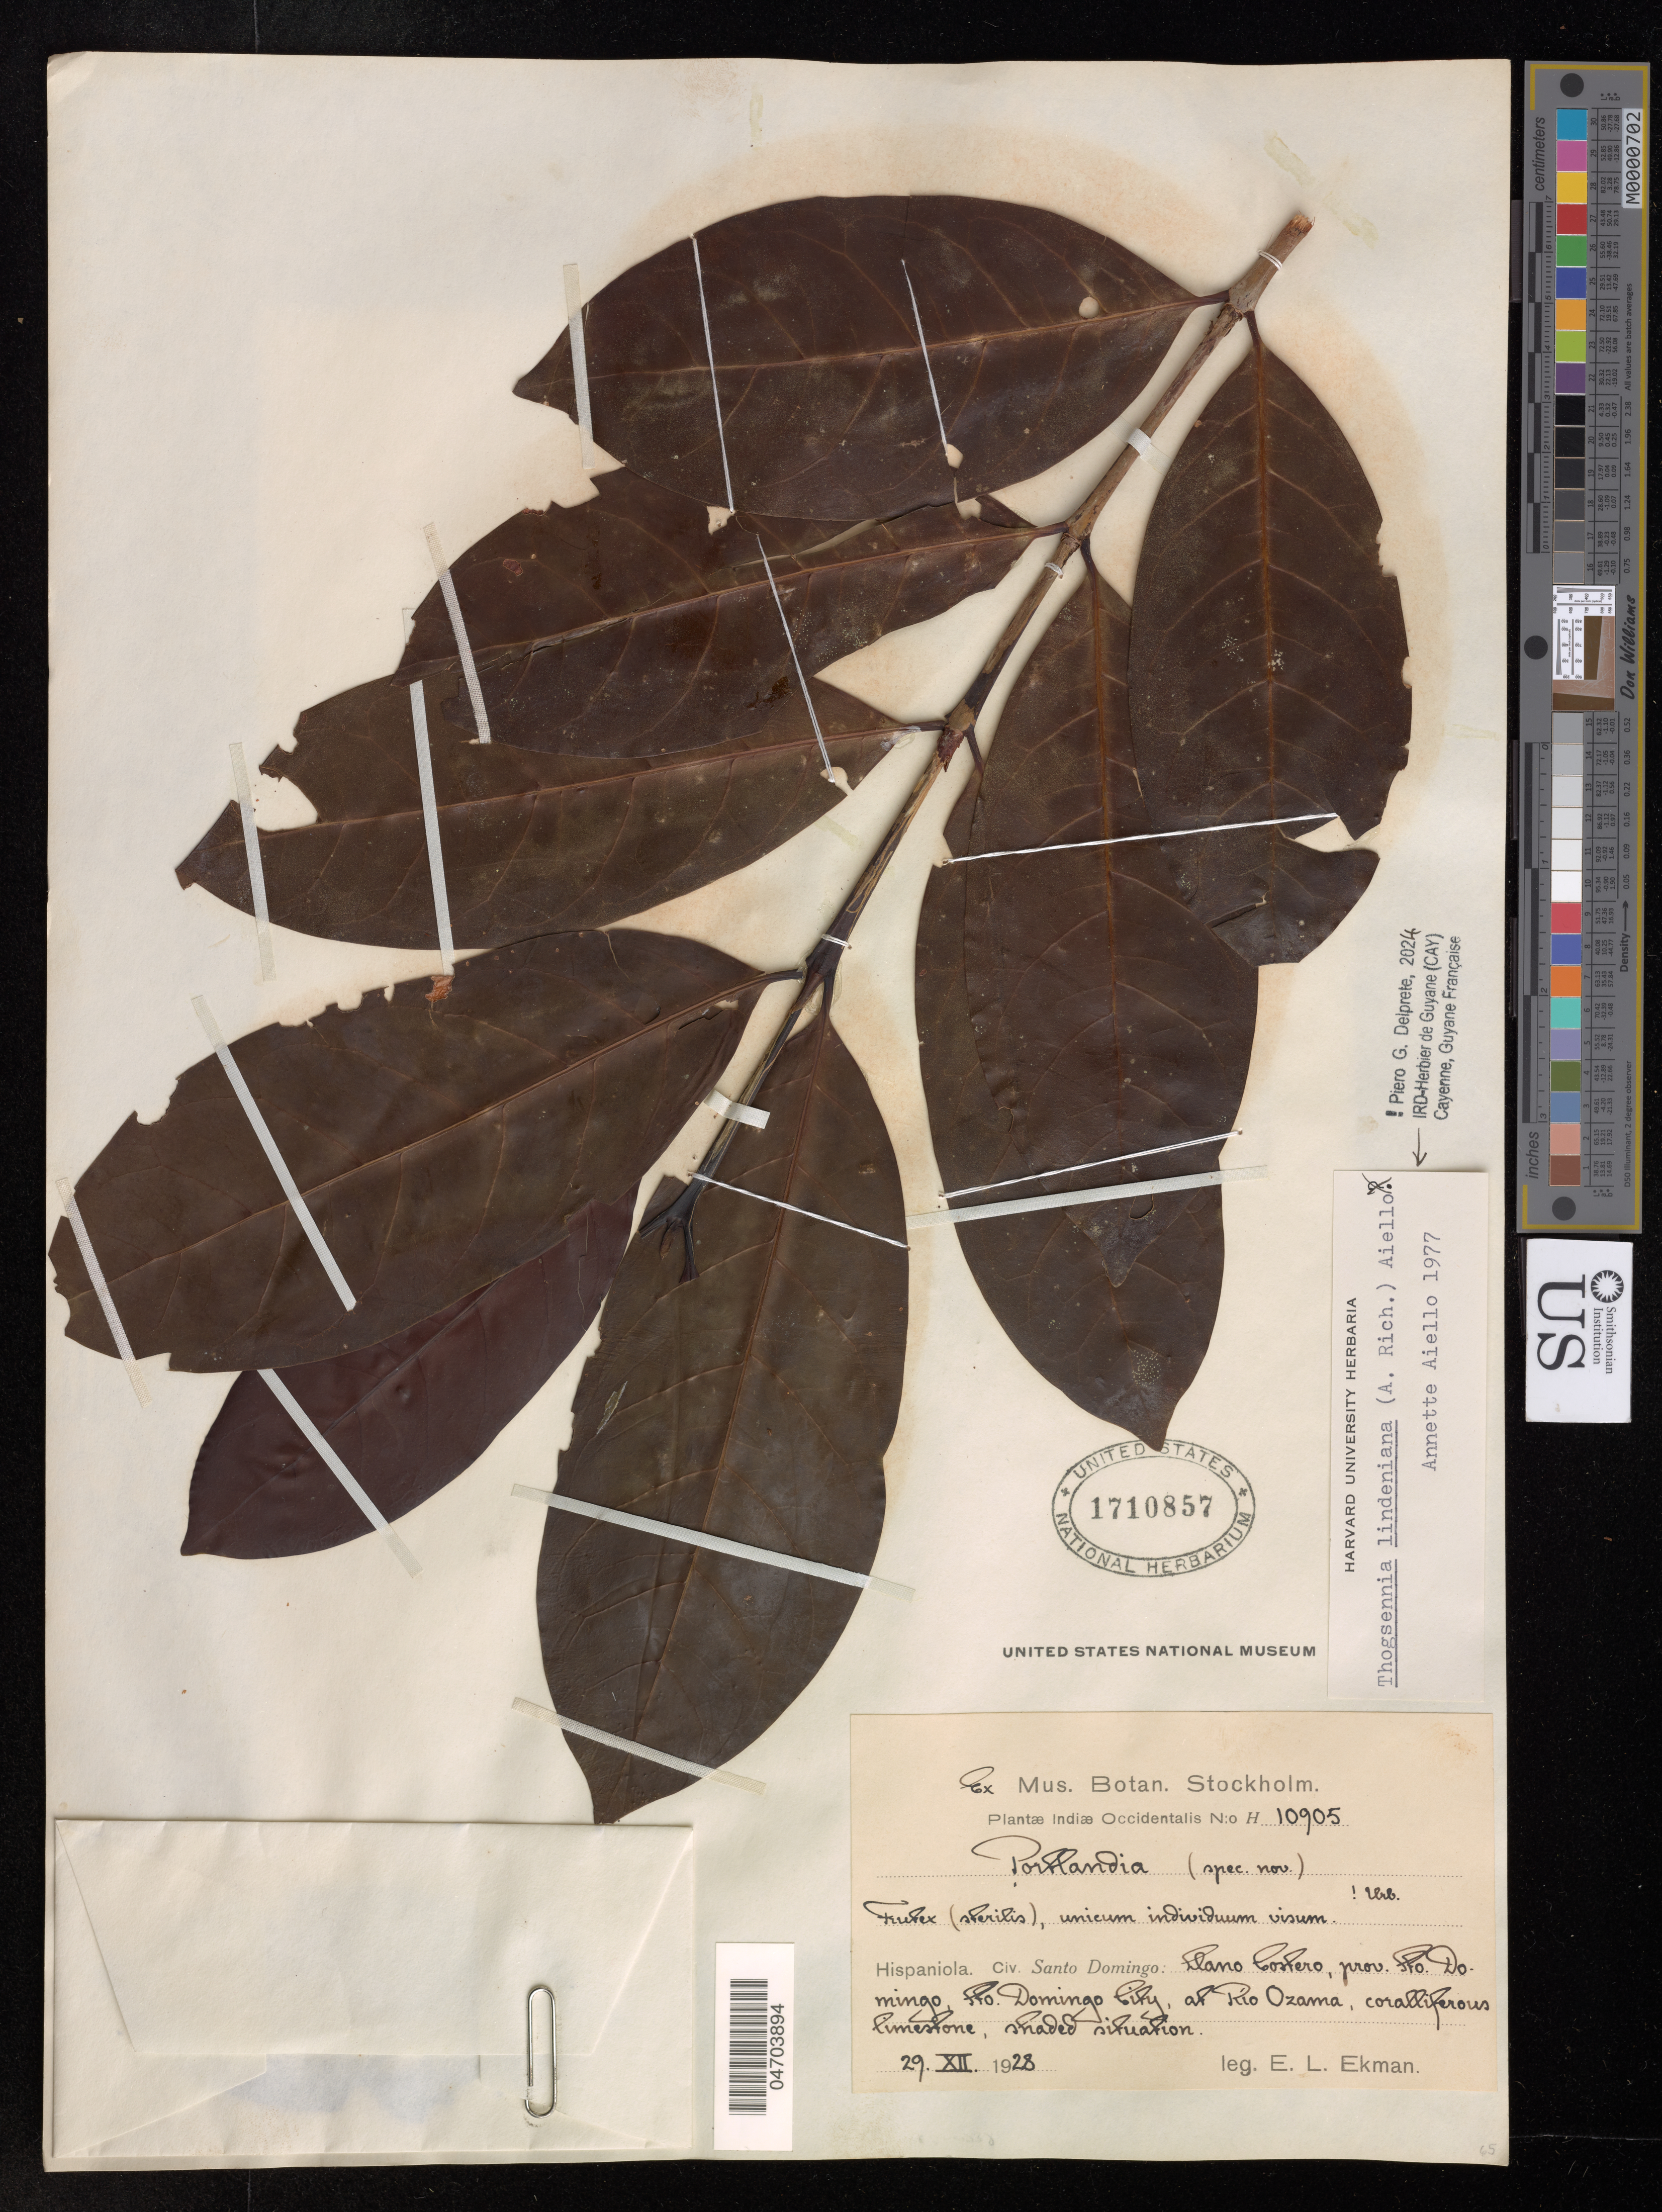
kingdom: Plantae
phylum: Tracheophyta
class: Magnoliopsida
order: Gentianales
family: Rubiaceae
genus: Thogsennia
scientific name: Thogsennia lindeniana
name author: (A. Rich.) Aiello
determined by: Aiello, A.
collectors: E. Ekman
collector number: H10905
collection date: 1928-12-29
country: Dominican Republic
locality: Hispaniola. Civ. Santo Domingo: Llano Costero, prov. Sto. Domingo, Sto. Domingo City, at Rio Ozama.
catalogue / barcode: US 1710857